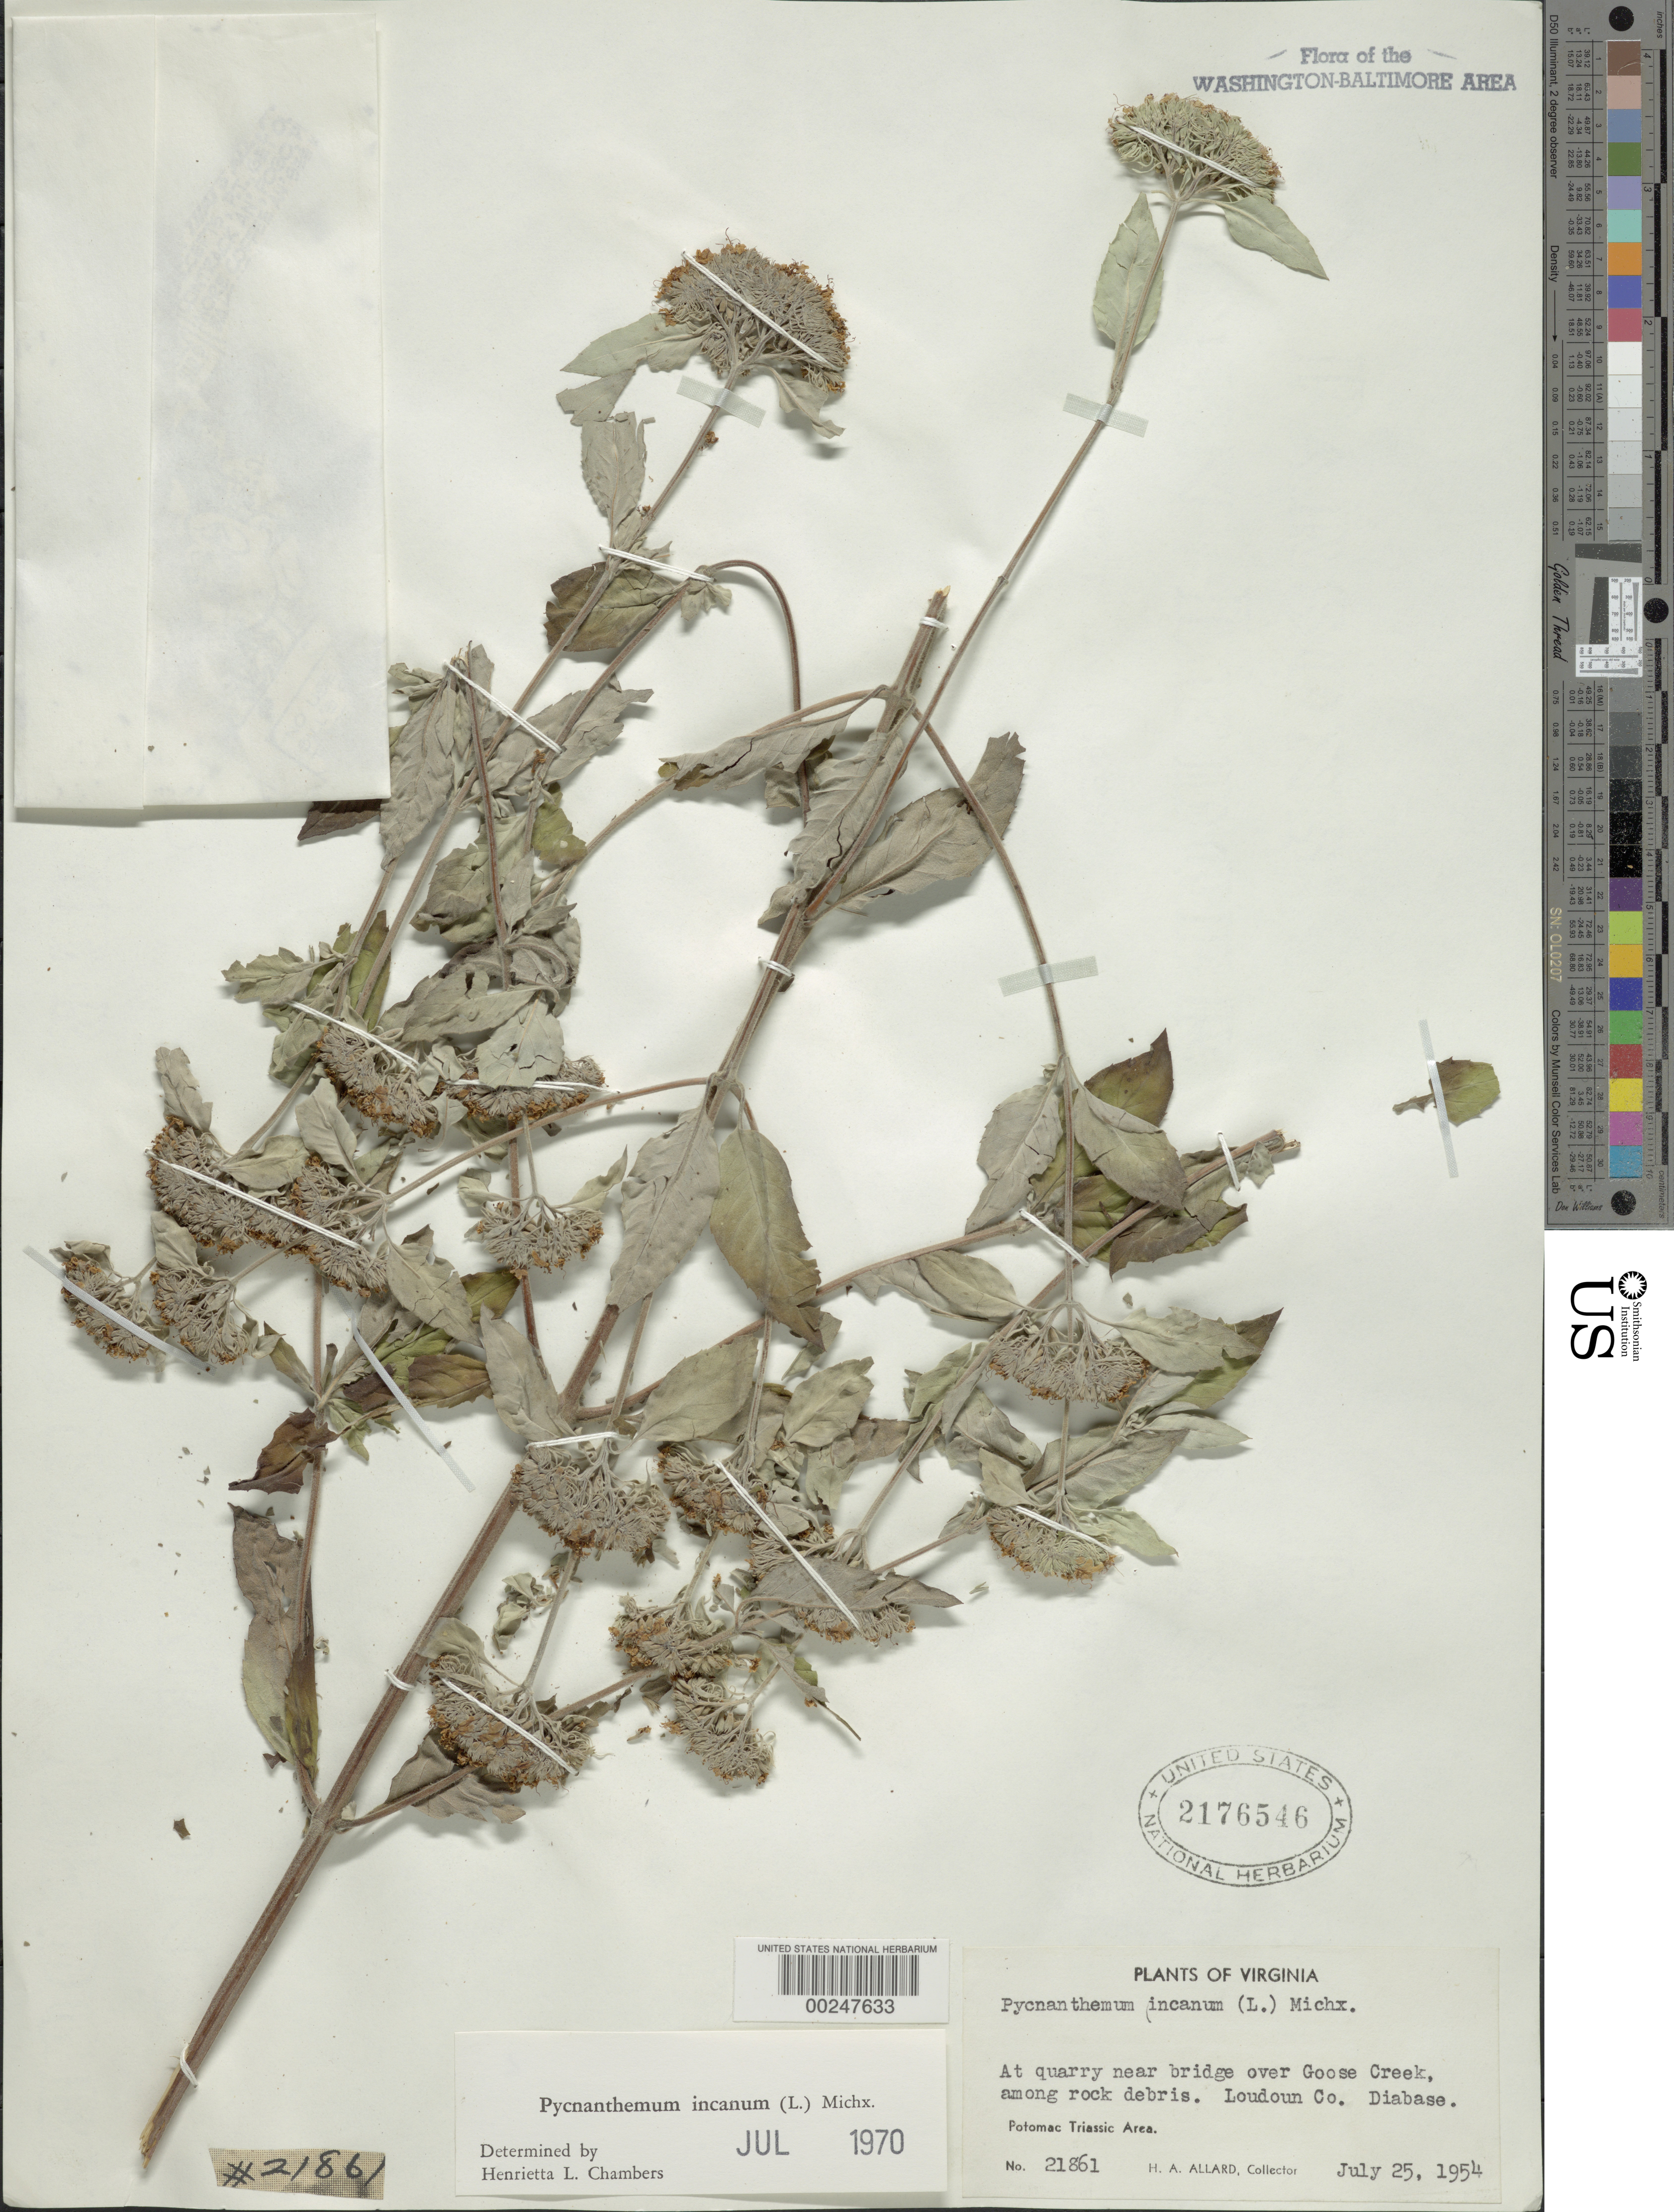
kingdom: Plantae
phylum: Tracheophyta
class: Magnoliopsida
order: Lamiales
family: Lamiaceae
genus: Pycnanthemum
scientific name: Pycnanthemum incanum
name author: (L.) Michx.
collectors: H. A. Allard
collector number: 21861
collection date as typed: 25 Jul 1954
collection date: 1954-07-25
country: United States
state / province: Virginia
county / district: Loudoun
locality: At quarry near bridge over Goose Greek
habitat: Among rock debris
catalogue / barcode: US 2176546